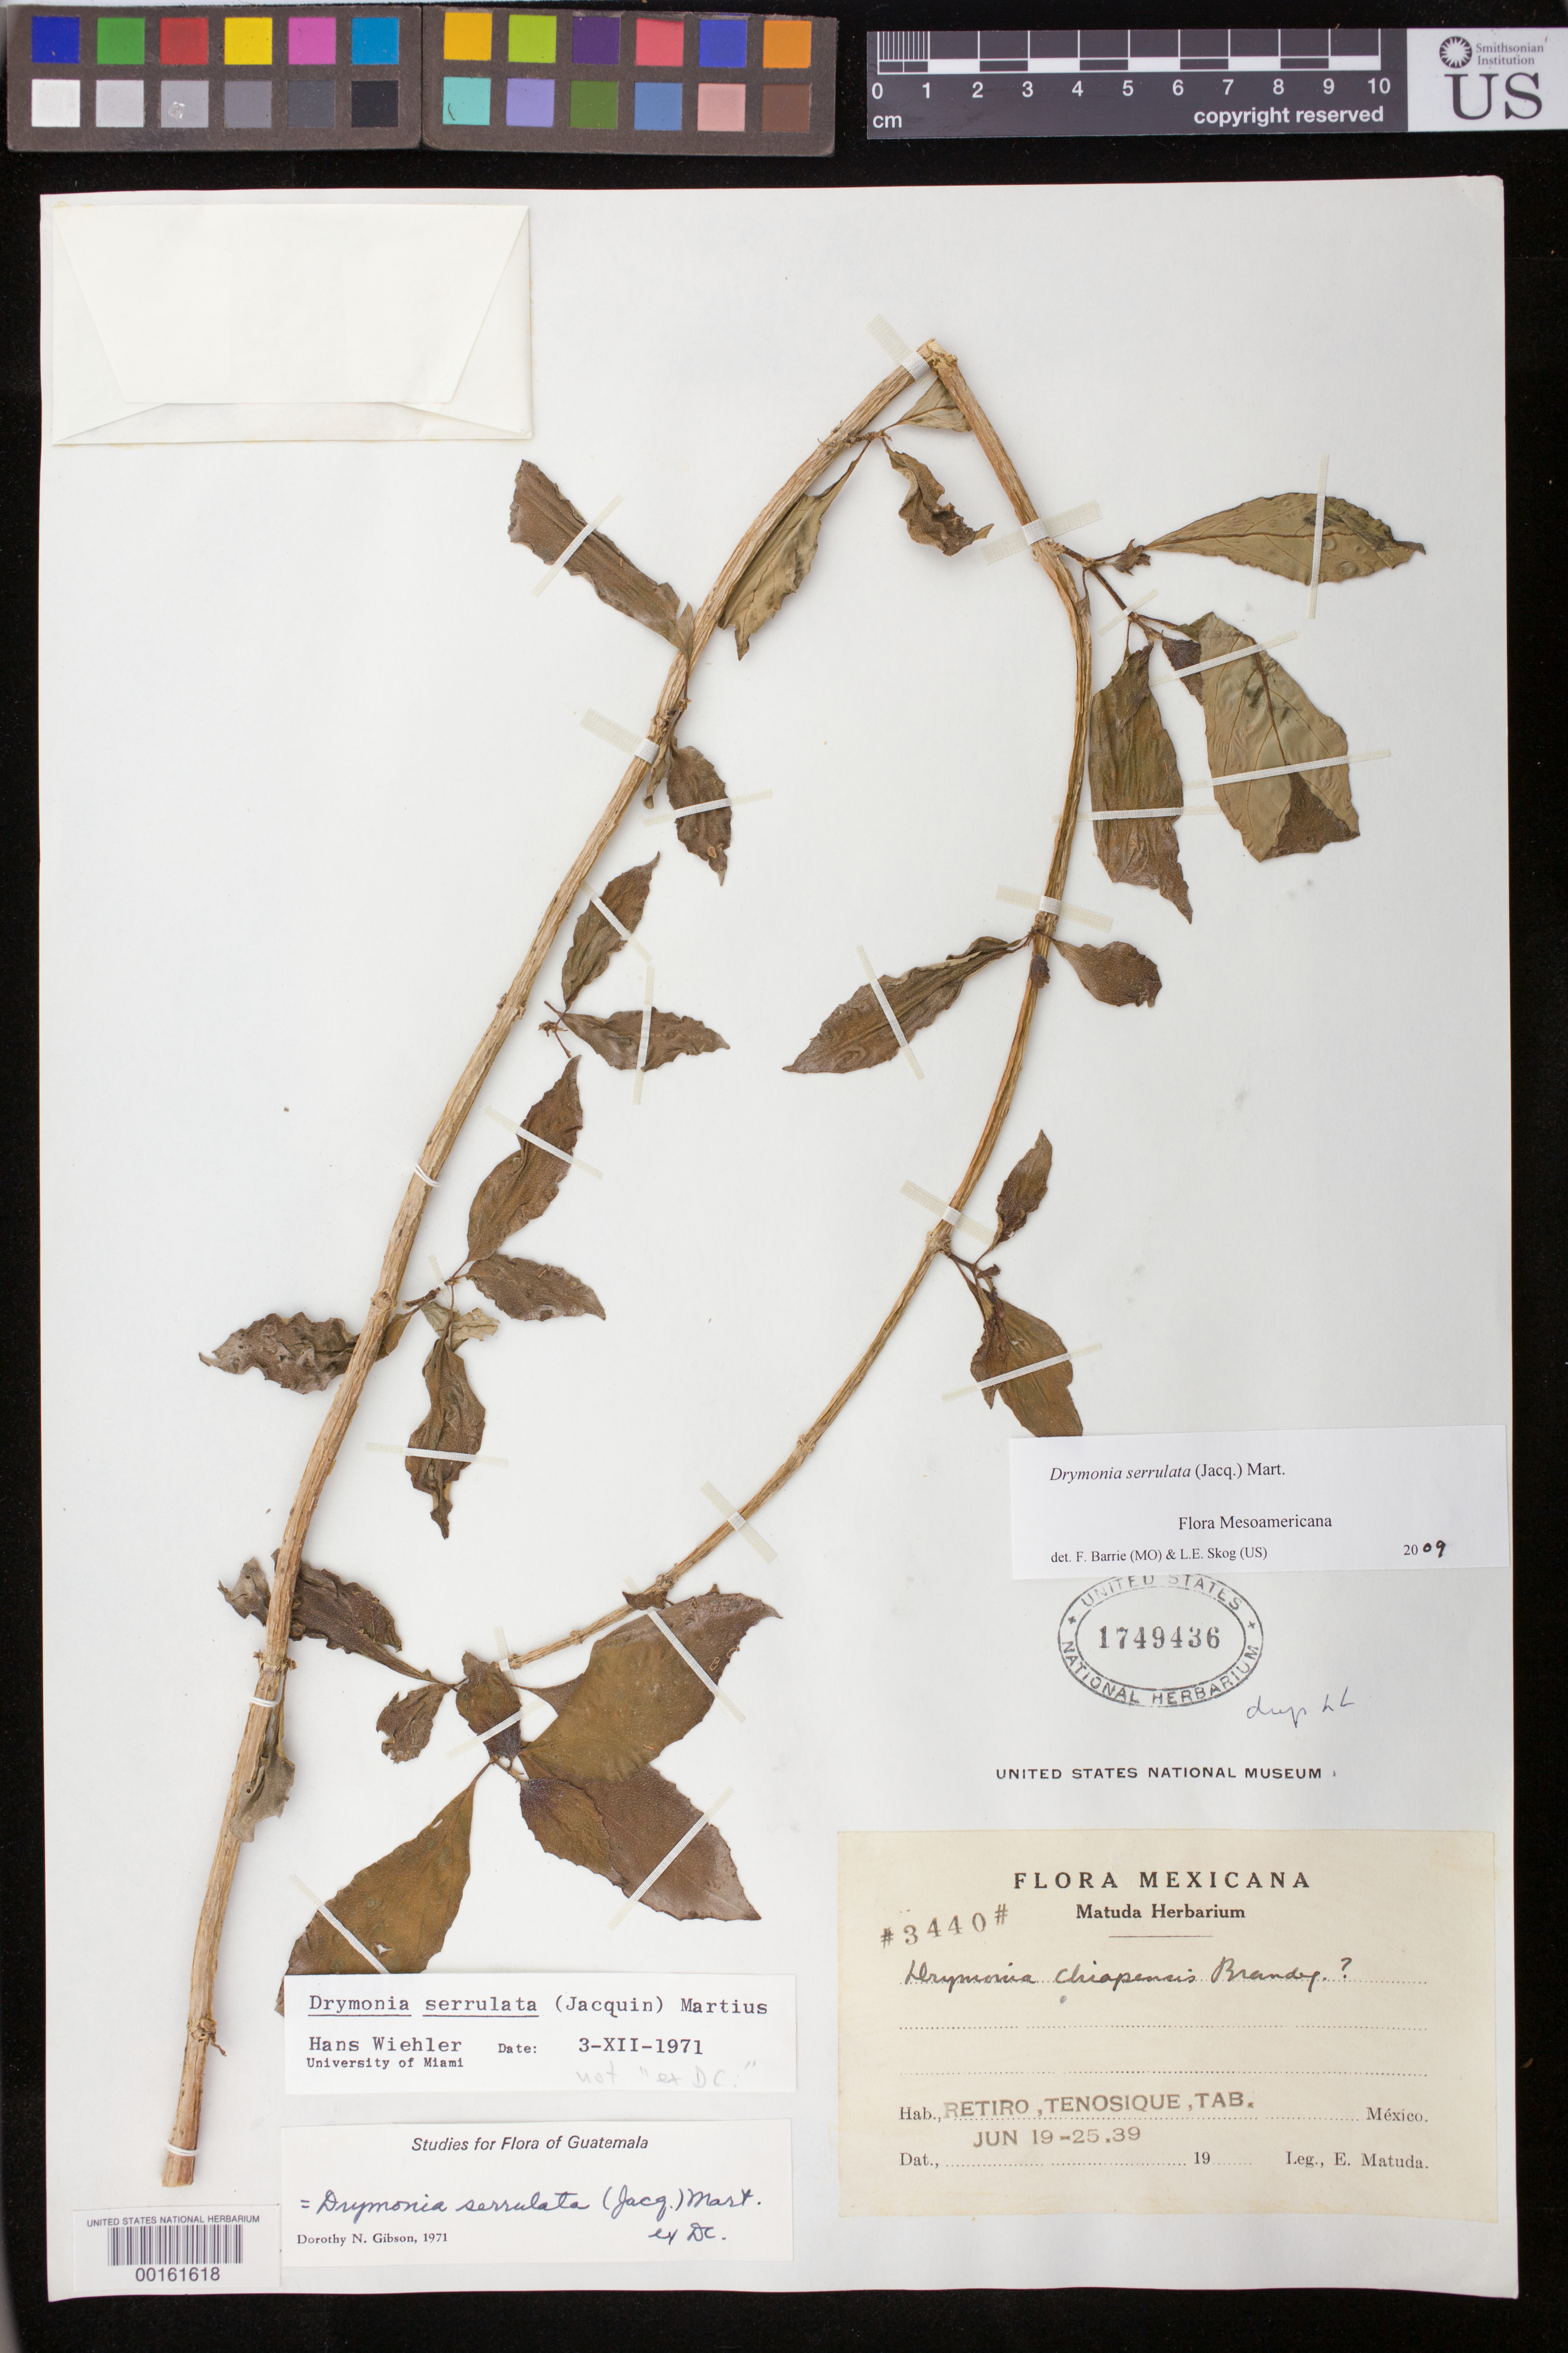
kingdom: Plantae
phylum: Tracheophyta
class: Magnoliopsida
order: Lamiales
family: Gesneriaceae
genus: Drymonia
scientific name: Drymonia serrulata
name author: (Jacq.) Mart.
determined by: Skog, Laurence E.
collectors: E. Matuda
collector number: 3440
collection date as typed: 19-25 Jun 1939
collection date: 1939-06-19/1939-06-25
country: Mexico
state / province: Tabasco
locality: Retiro, Tenosique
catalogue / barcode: US 1749436